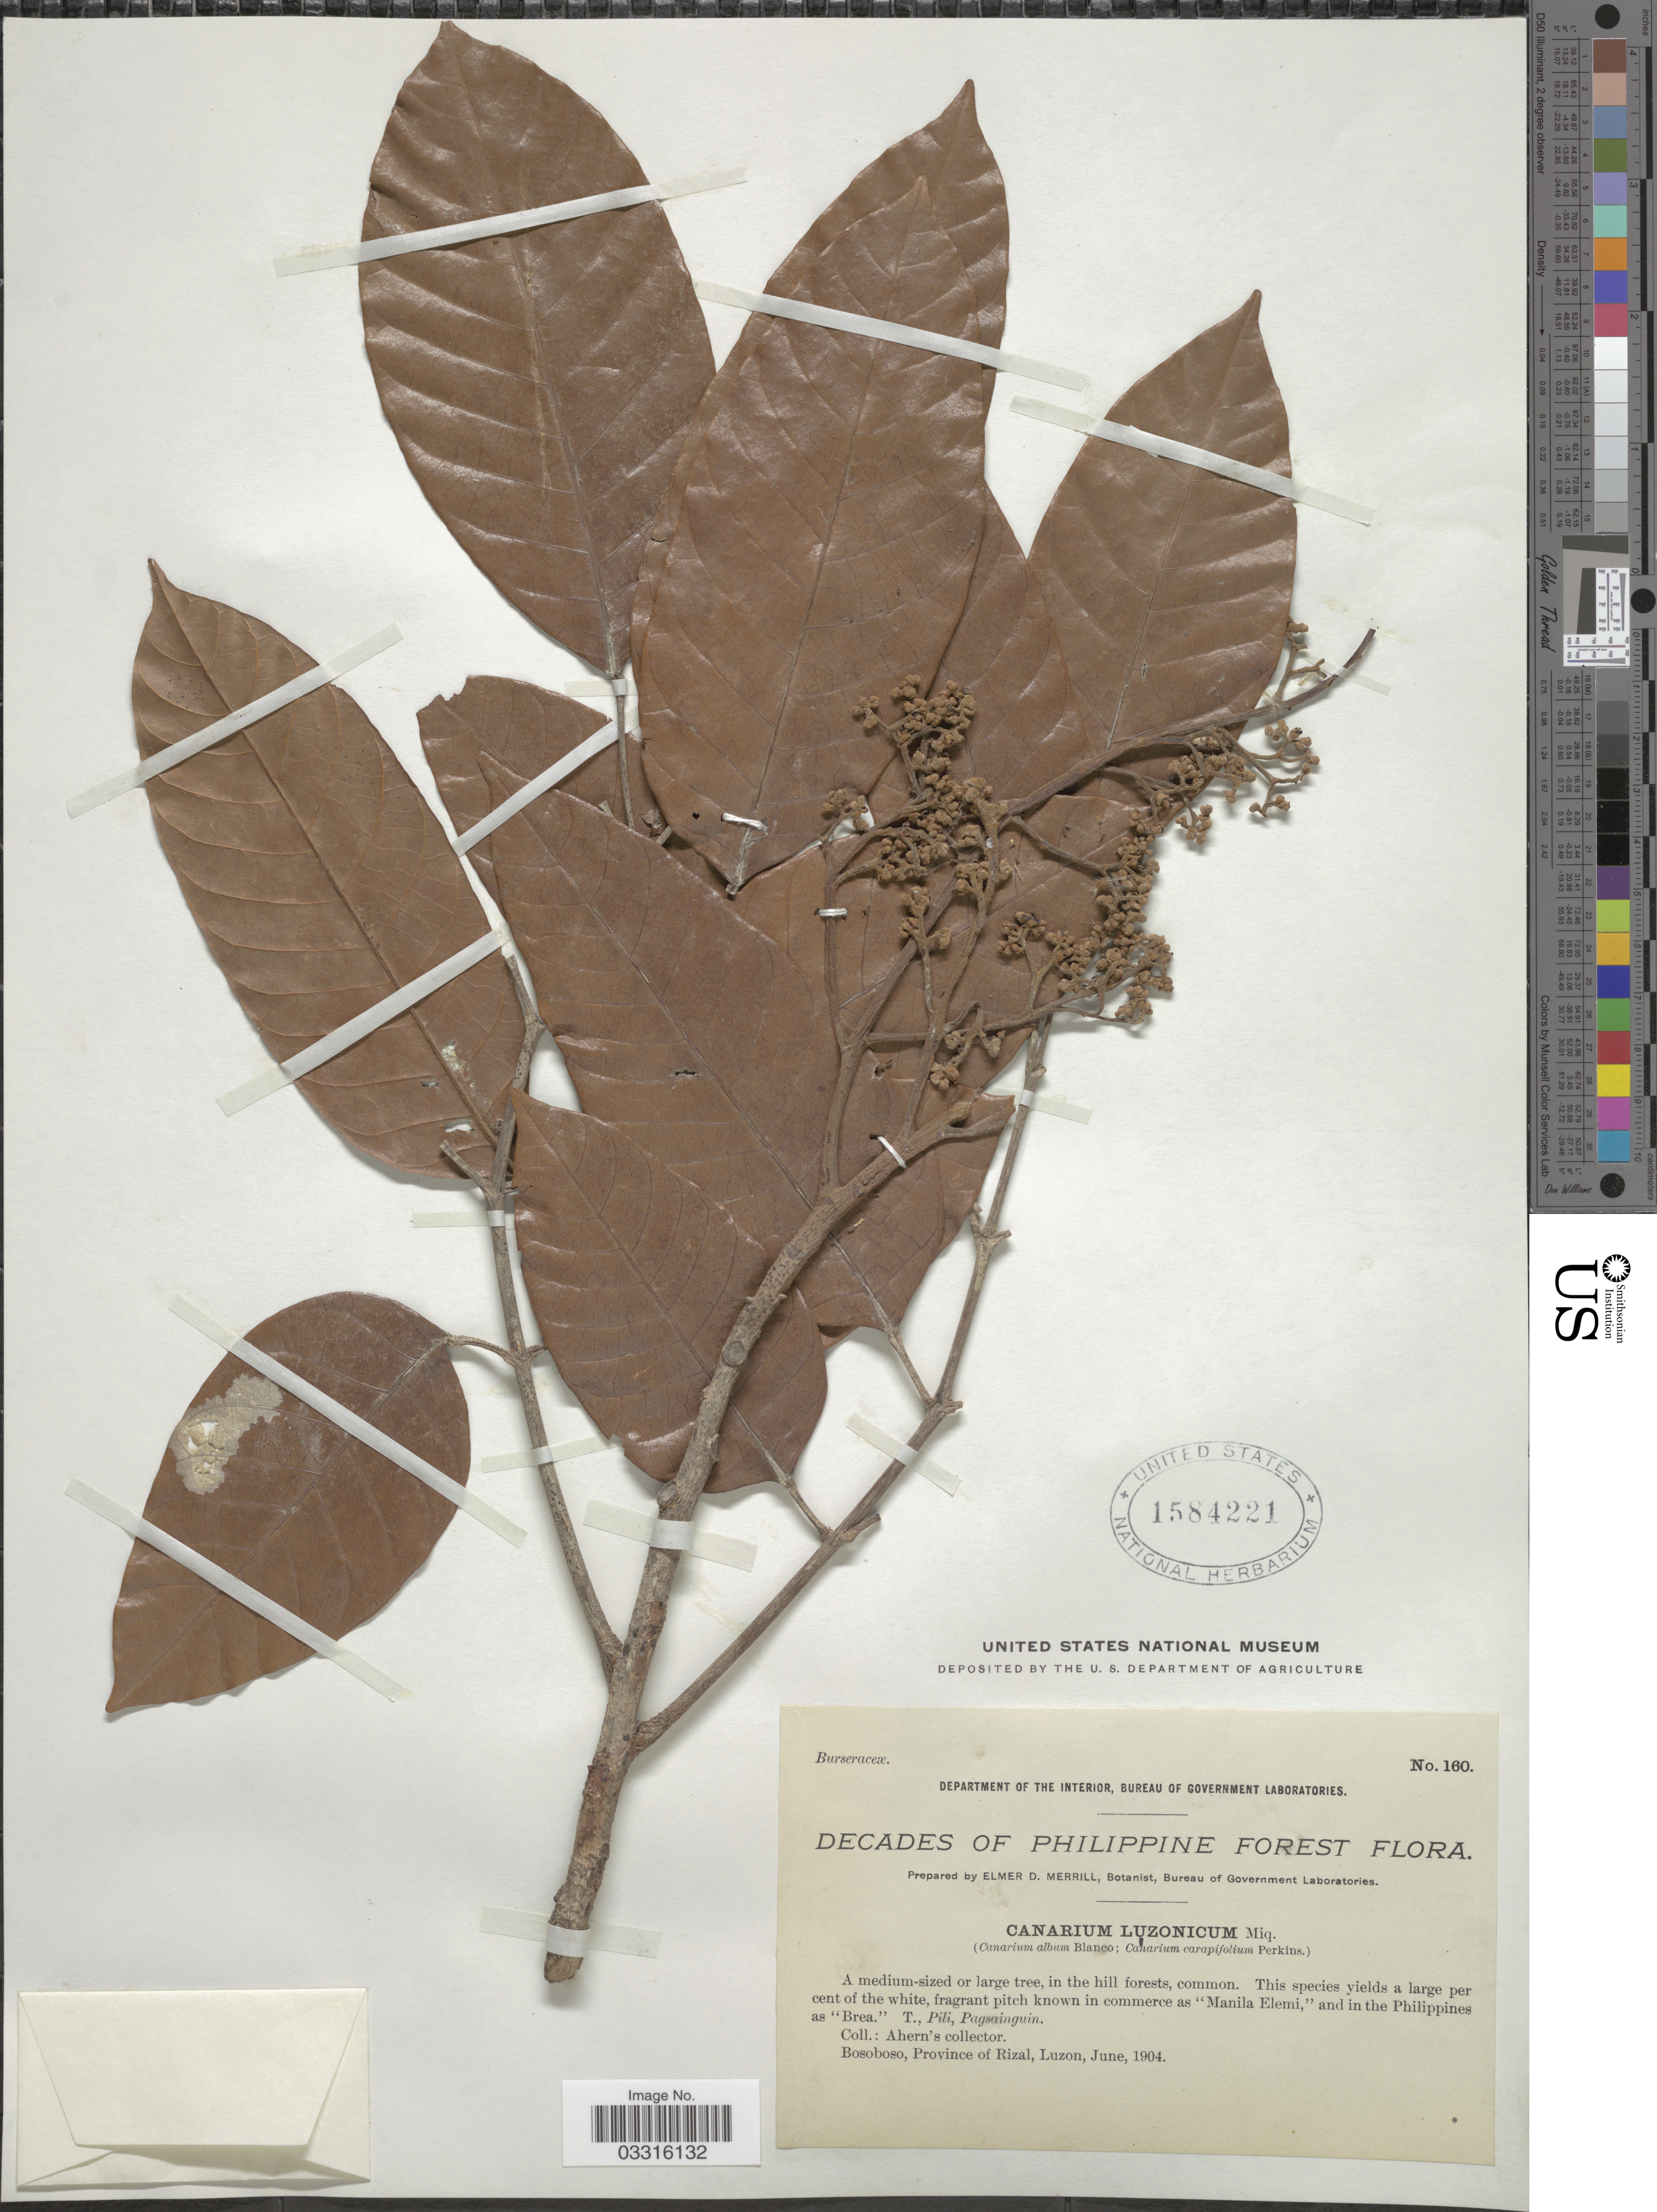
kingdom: Plantae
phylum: Tracheophyta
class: Magnoliopsida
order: Sapindales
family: Burseraceae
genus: Canarium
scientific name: Canarium luzonicum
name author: (Blume) A. Gray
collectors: Ahern's collector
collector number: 160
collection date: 1904-06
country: Philippines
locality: Bosoboso, Province of Rizal, Luzon.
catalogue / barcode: US 1584221